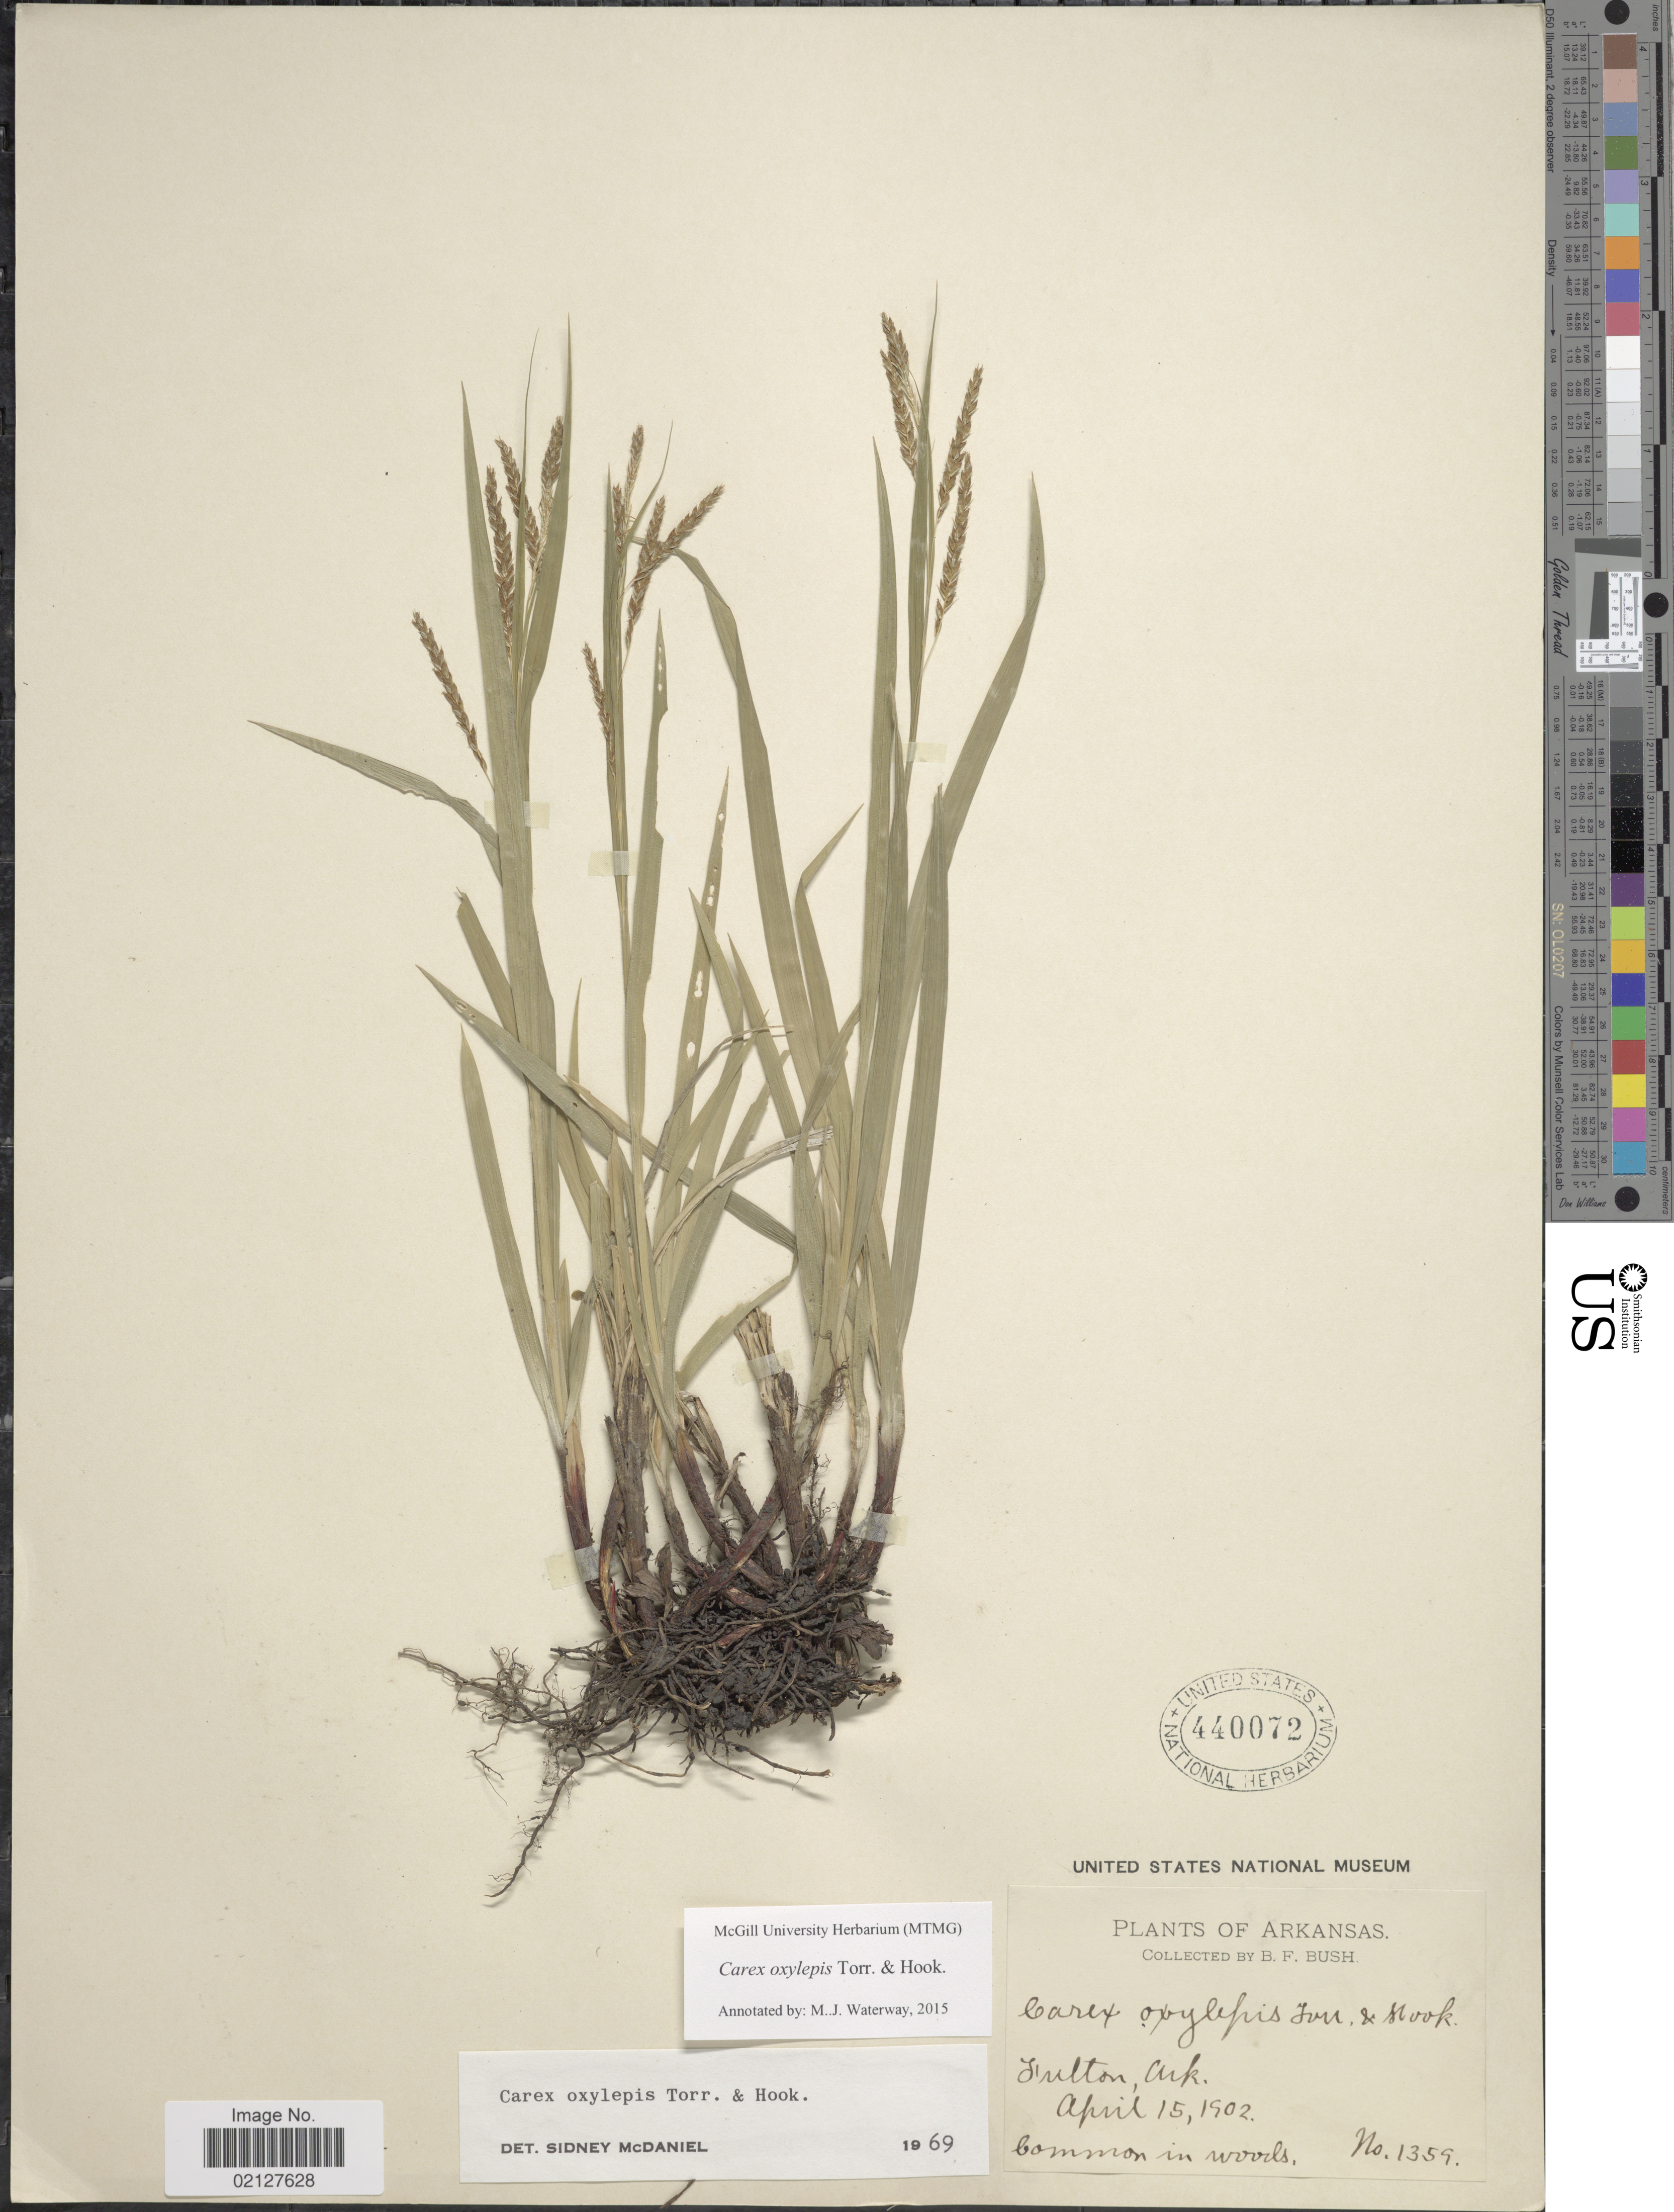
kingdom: Plantae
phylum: Tracheophyta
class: Liliopsida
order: Poales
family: Cyperaceae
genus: Carex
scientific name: Carex oxylepis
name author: Torr. & Hook.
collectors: B. F. Bush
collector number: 1359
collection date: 1902-04-15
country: United States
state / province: Arkansas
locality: Fulton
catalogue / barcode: US 440072